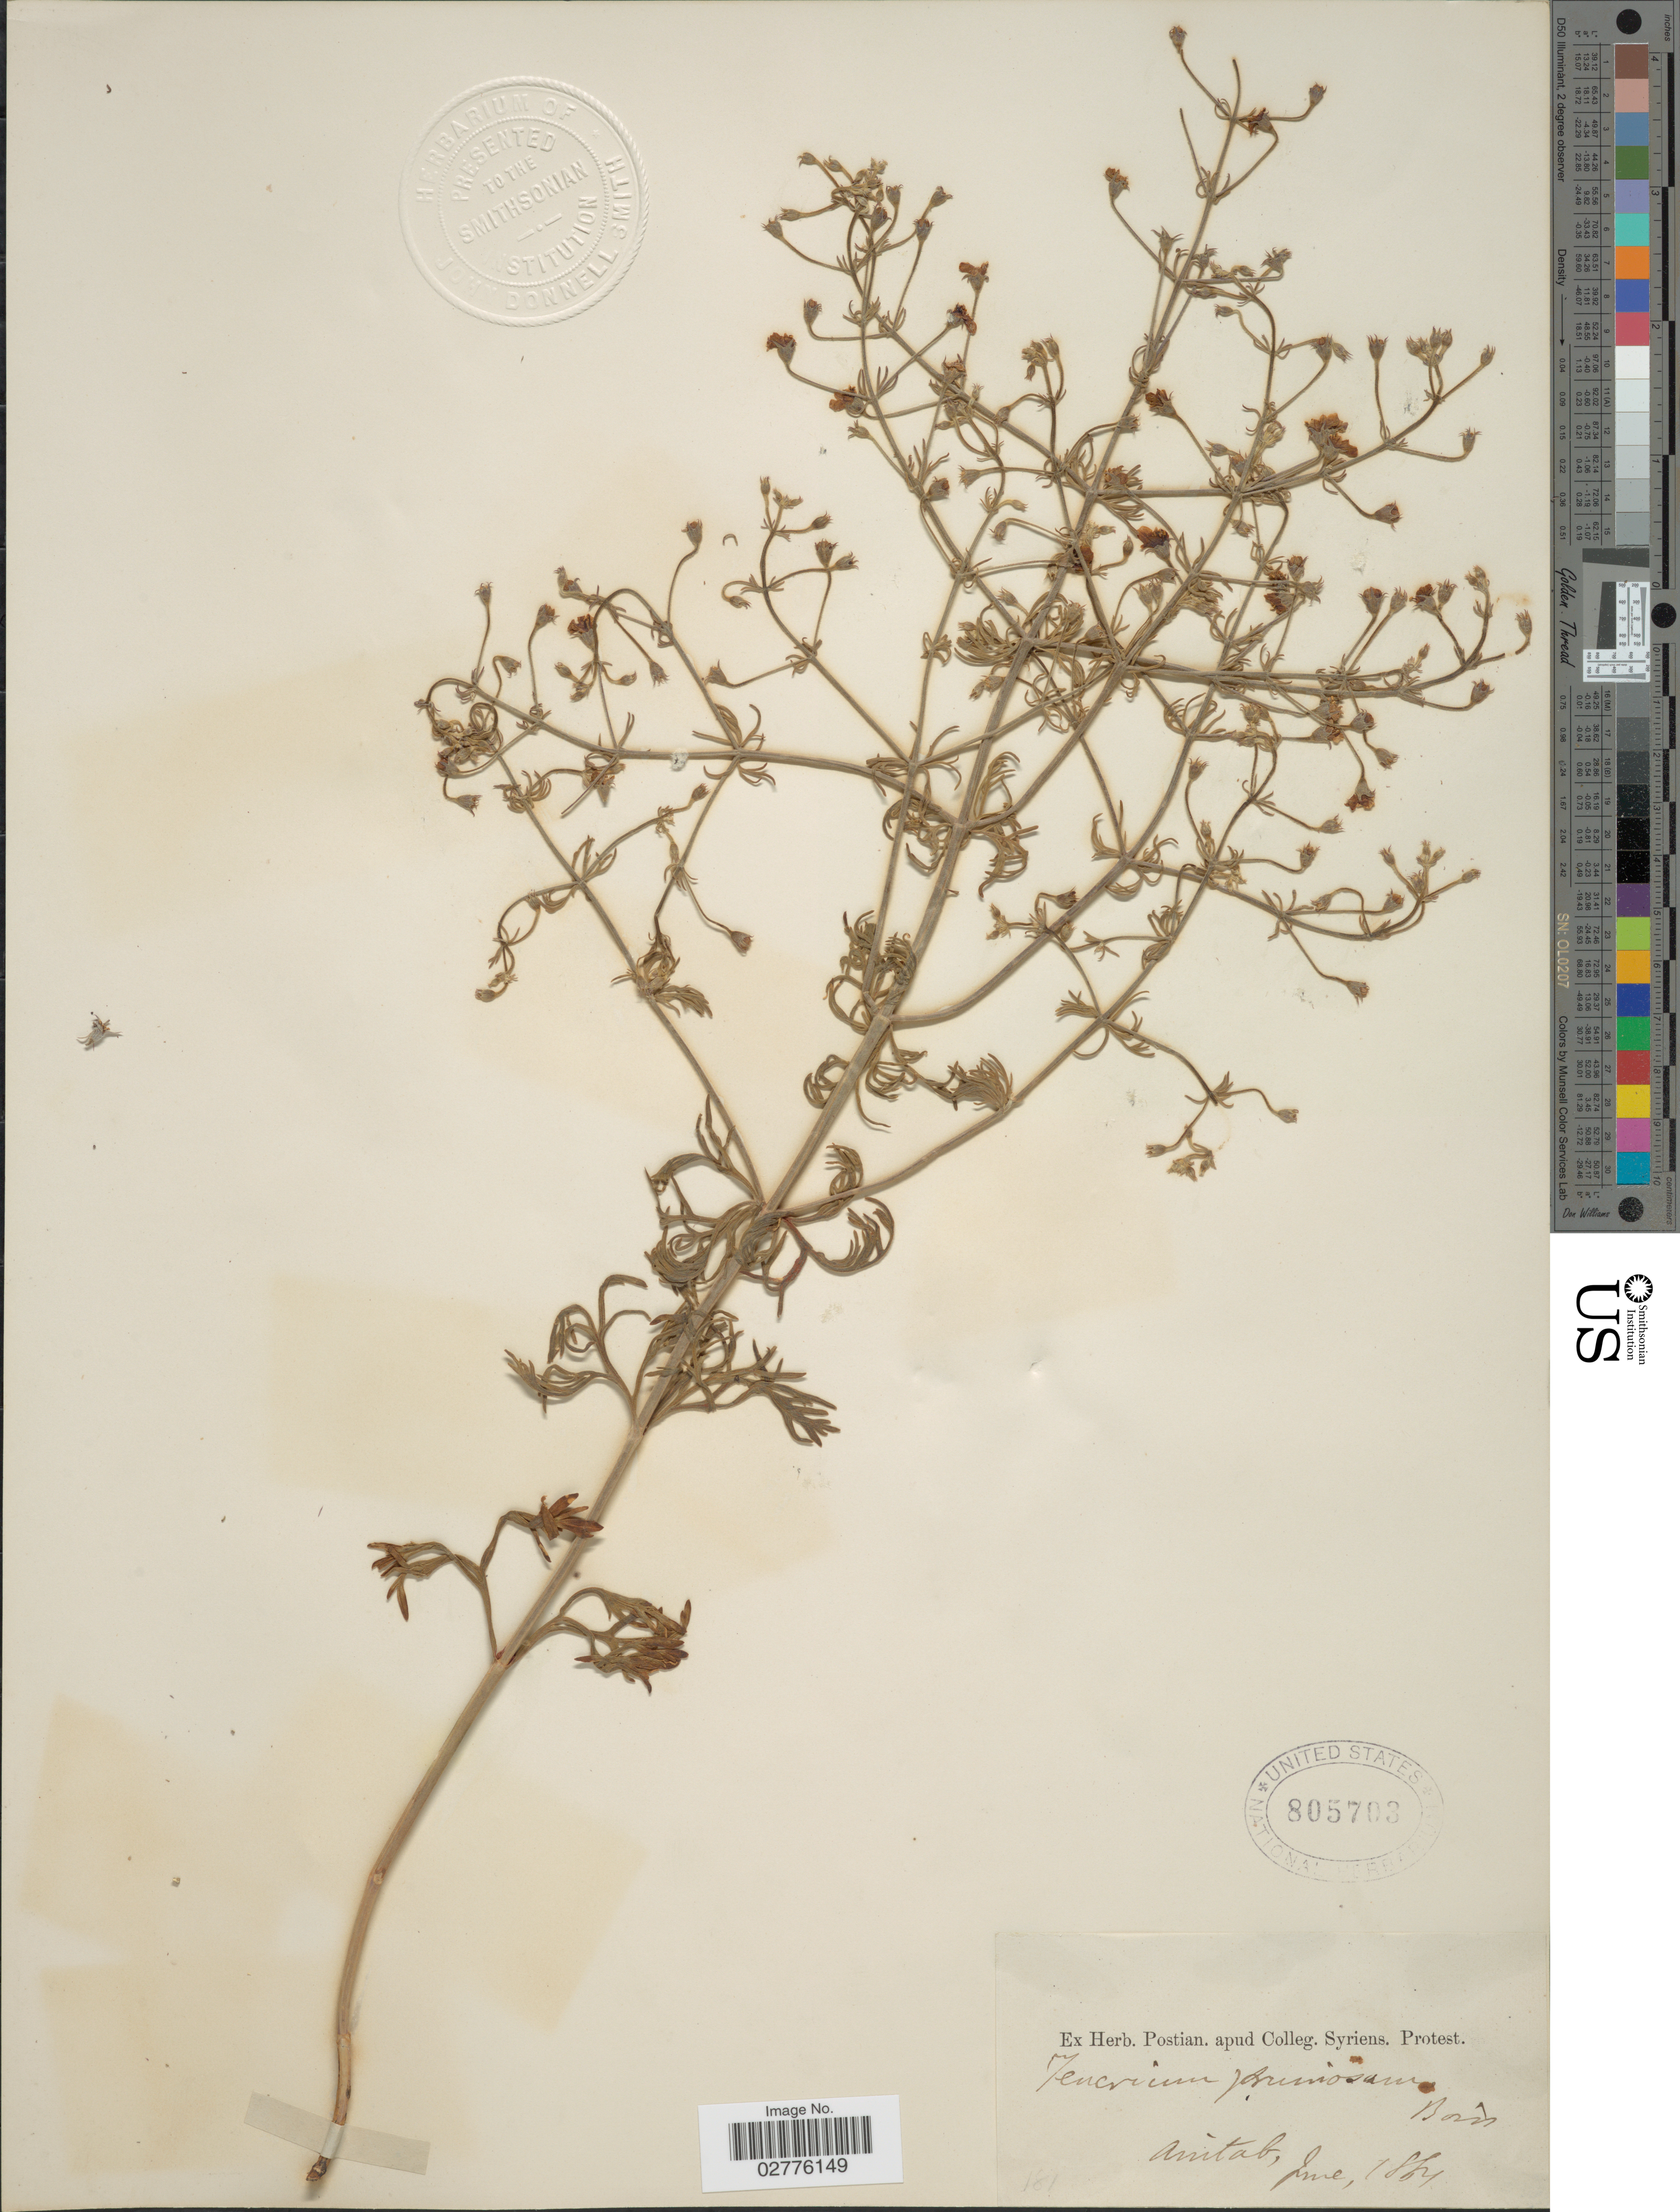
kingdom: Plantae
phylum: Tracheophyta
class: Magnoliopsida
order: Lamiales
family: Lamiaceae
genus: Teucrium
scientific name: Teucrium pruinosum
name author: Boiss.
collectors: ex herb. Postian. apud Colleg. Syriens. Protest. USE "Fannie P. A. Shepard" (10308853) AS PRIMARY COLLECTOR INSTEAD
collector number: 181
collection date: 1874-06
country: Turkey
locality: Aintab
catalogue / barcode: US 805703